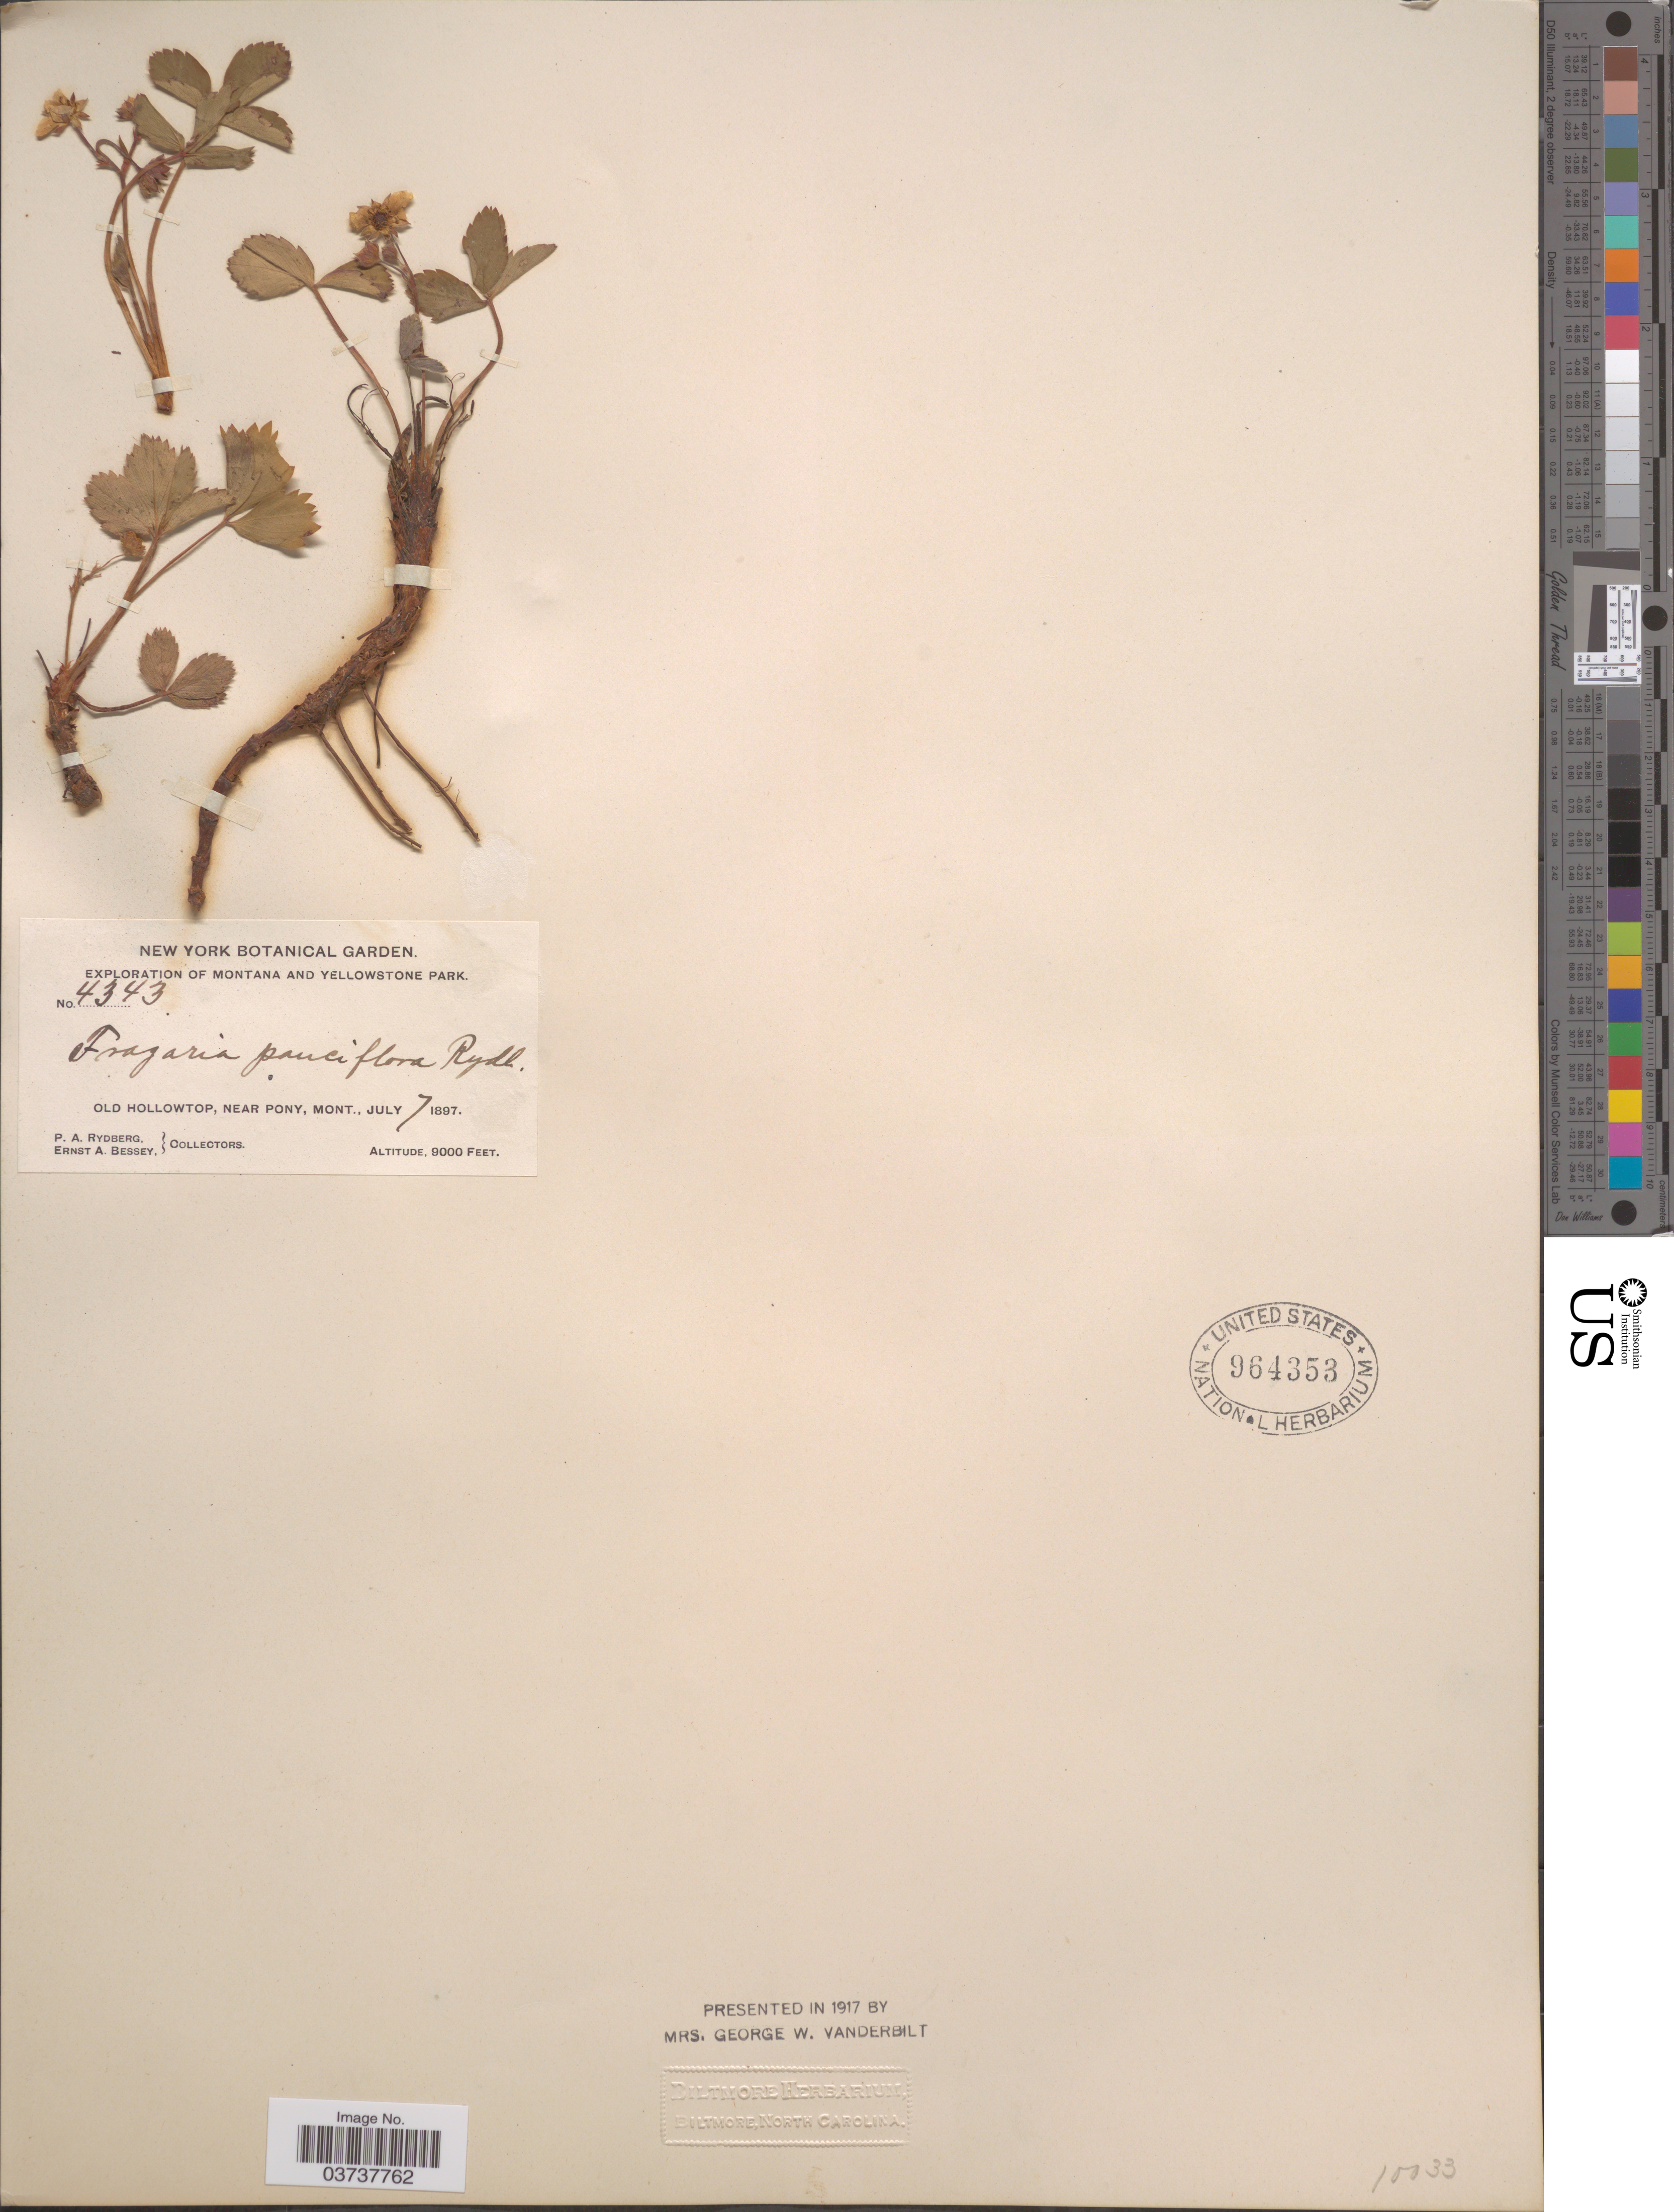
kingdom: Plantae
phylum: Tracheophyta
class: Magnoliopsida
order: Rosales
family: Rosaceae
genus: Fragaria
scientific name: Fragaria virginiana subsp. glauca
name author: (S. Watson) Staudt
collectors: P. A. Rydberg & E. A. Bessey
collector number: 4343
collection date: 1897-07-07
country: United States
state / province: Montana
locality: Yellowstone Park. Old Hollowtop, near Pony.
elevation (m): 2743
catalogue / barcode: US 964353